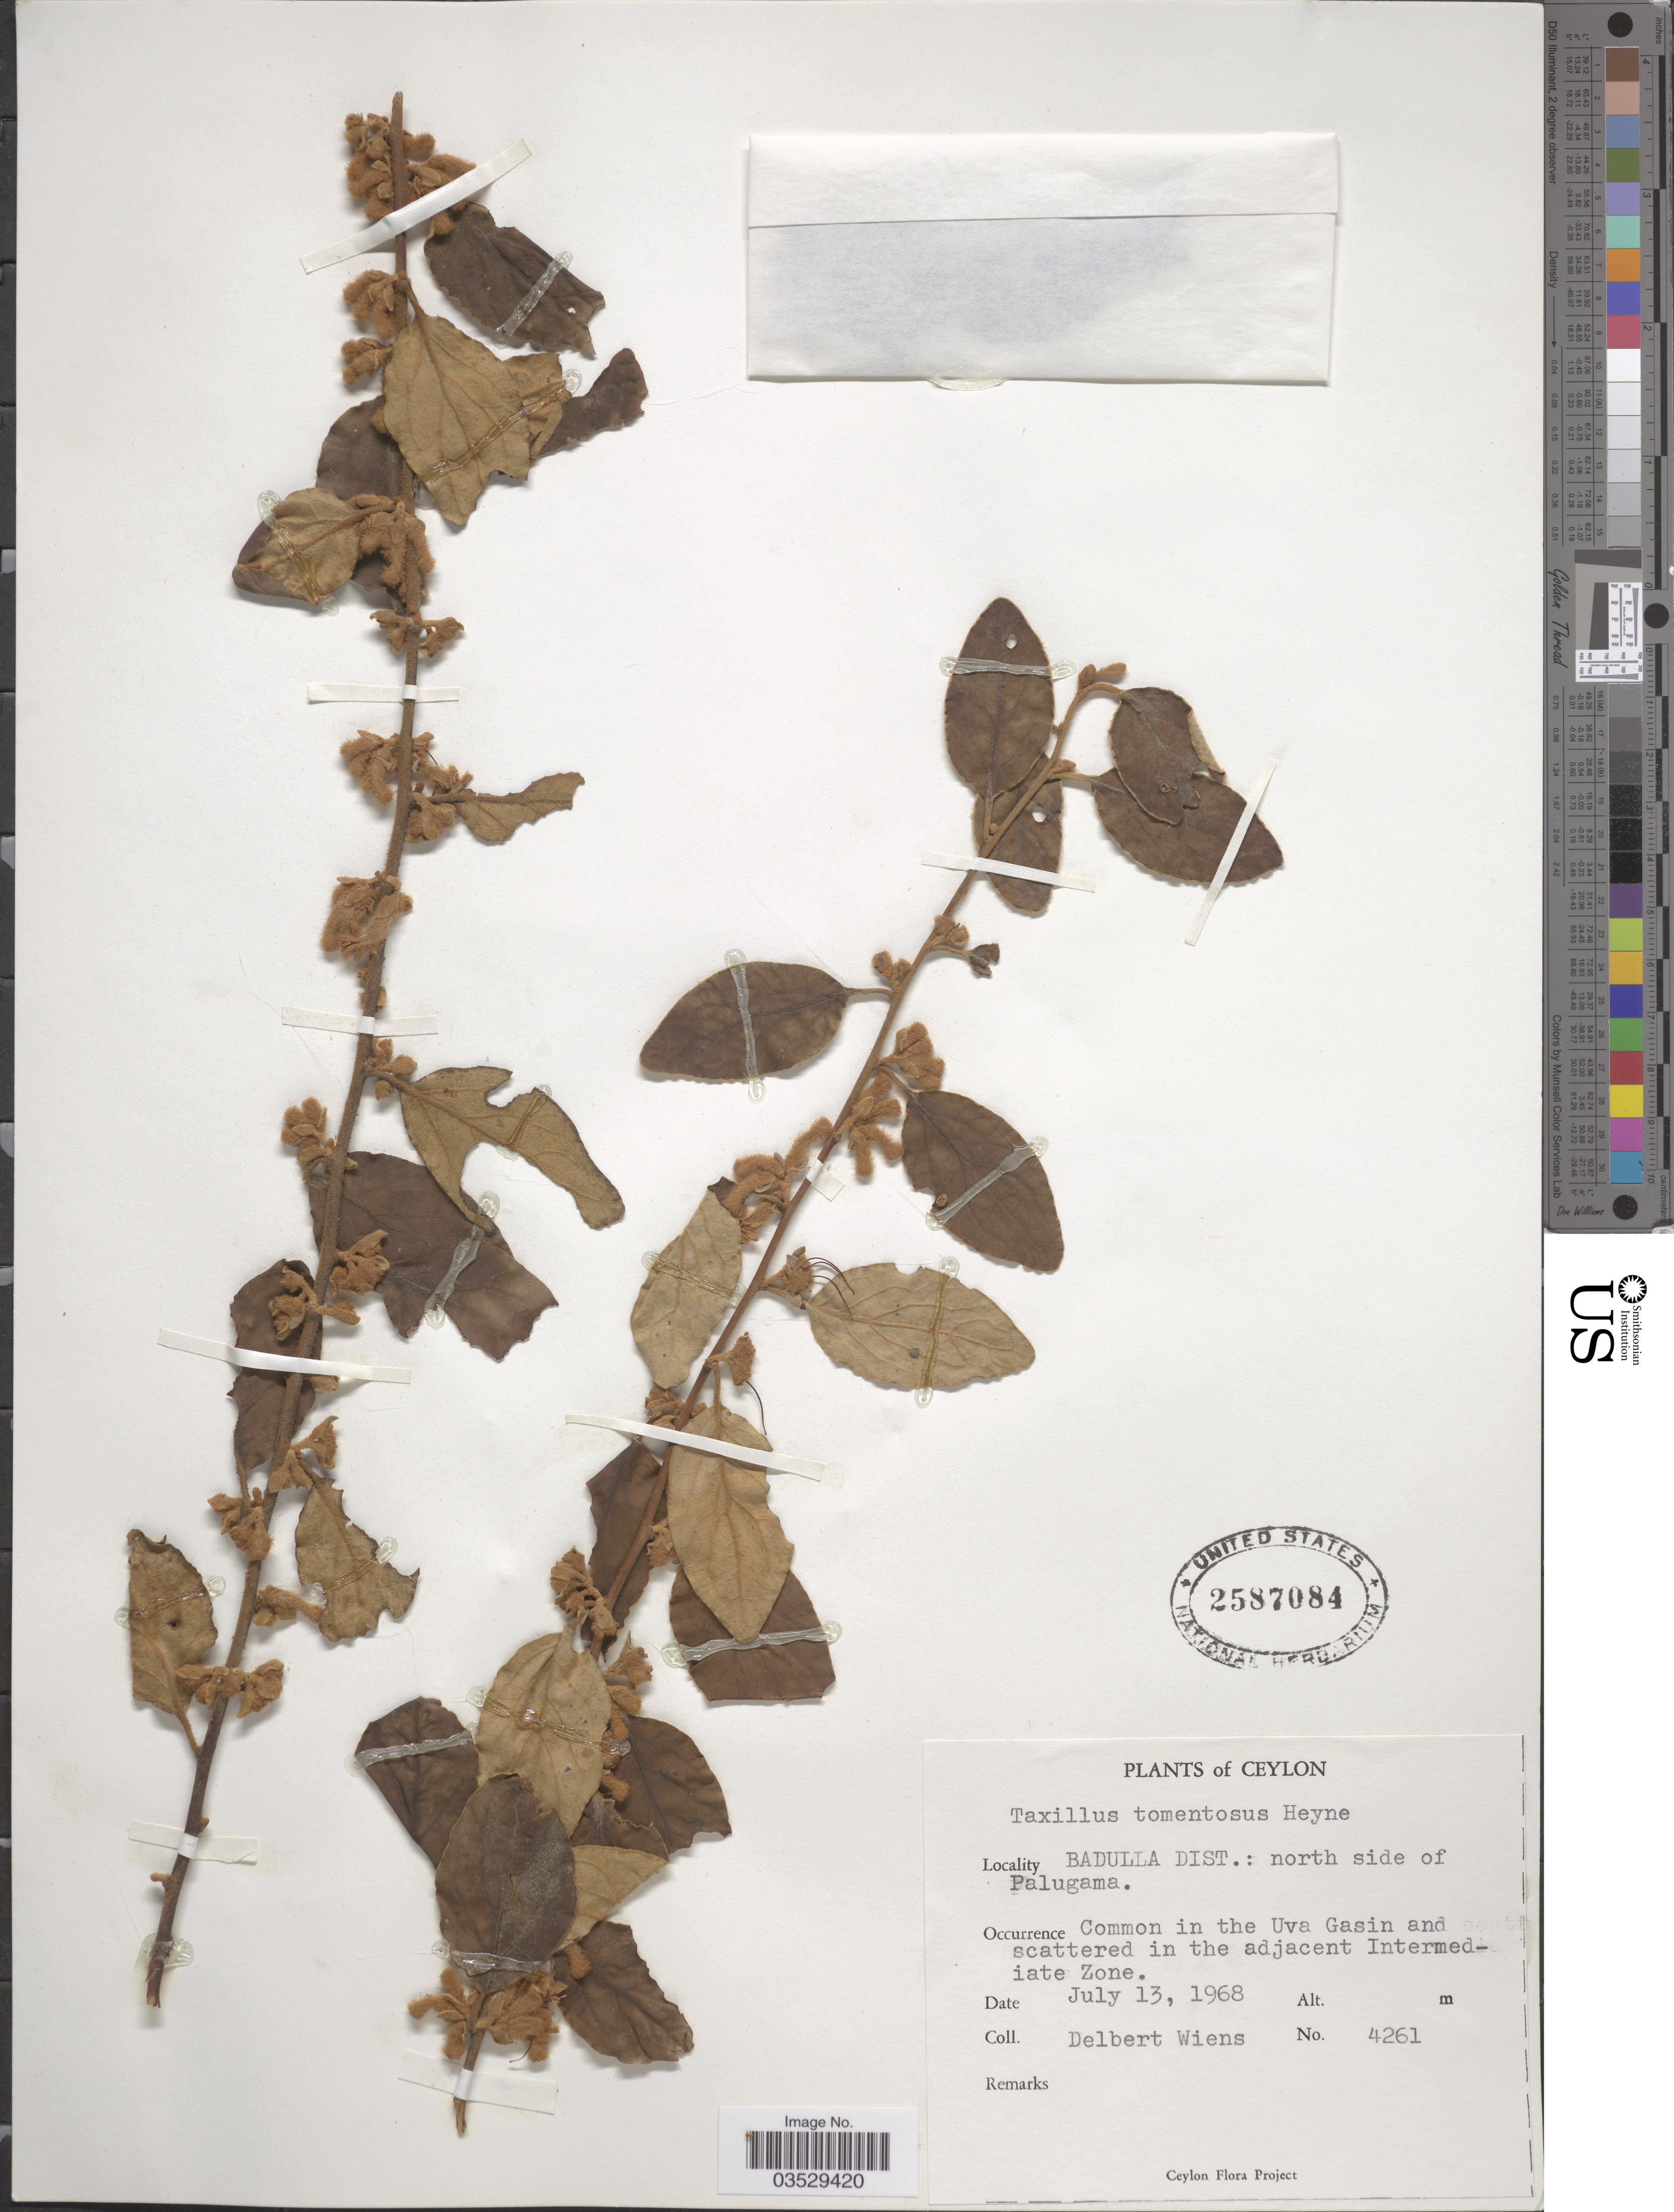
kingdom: Plantae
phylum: Tracheophyta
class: Magnoliopsida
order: Santalales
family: Loranthaceae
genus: Taxillus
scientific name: Taxillus tomentosus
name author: Tiegh.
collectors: D. Wiens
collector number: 4261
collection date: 1968-07-13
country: Sri Lanka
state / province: Uva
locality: Ceylon. Badulla Dist.: north side of Palugama. Common in the Uva Gasin and scattered in the adjacent Intermediate Zone.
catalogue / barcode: US 2587084